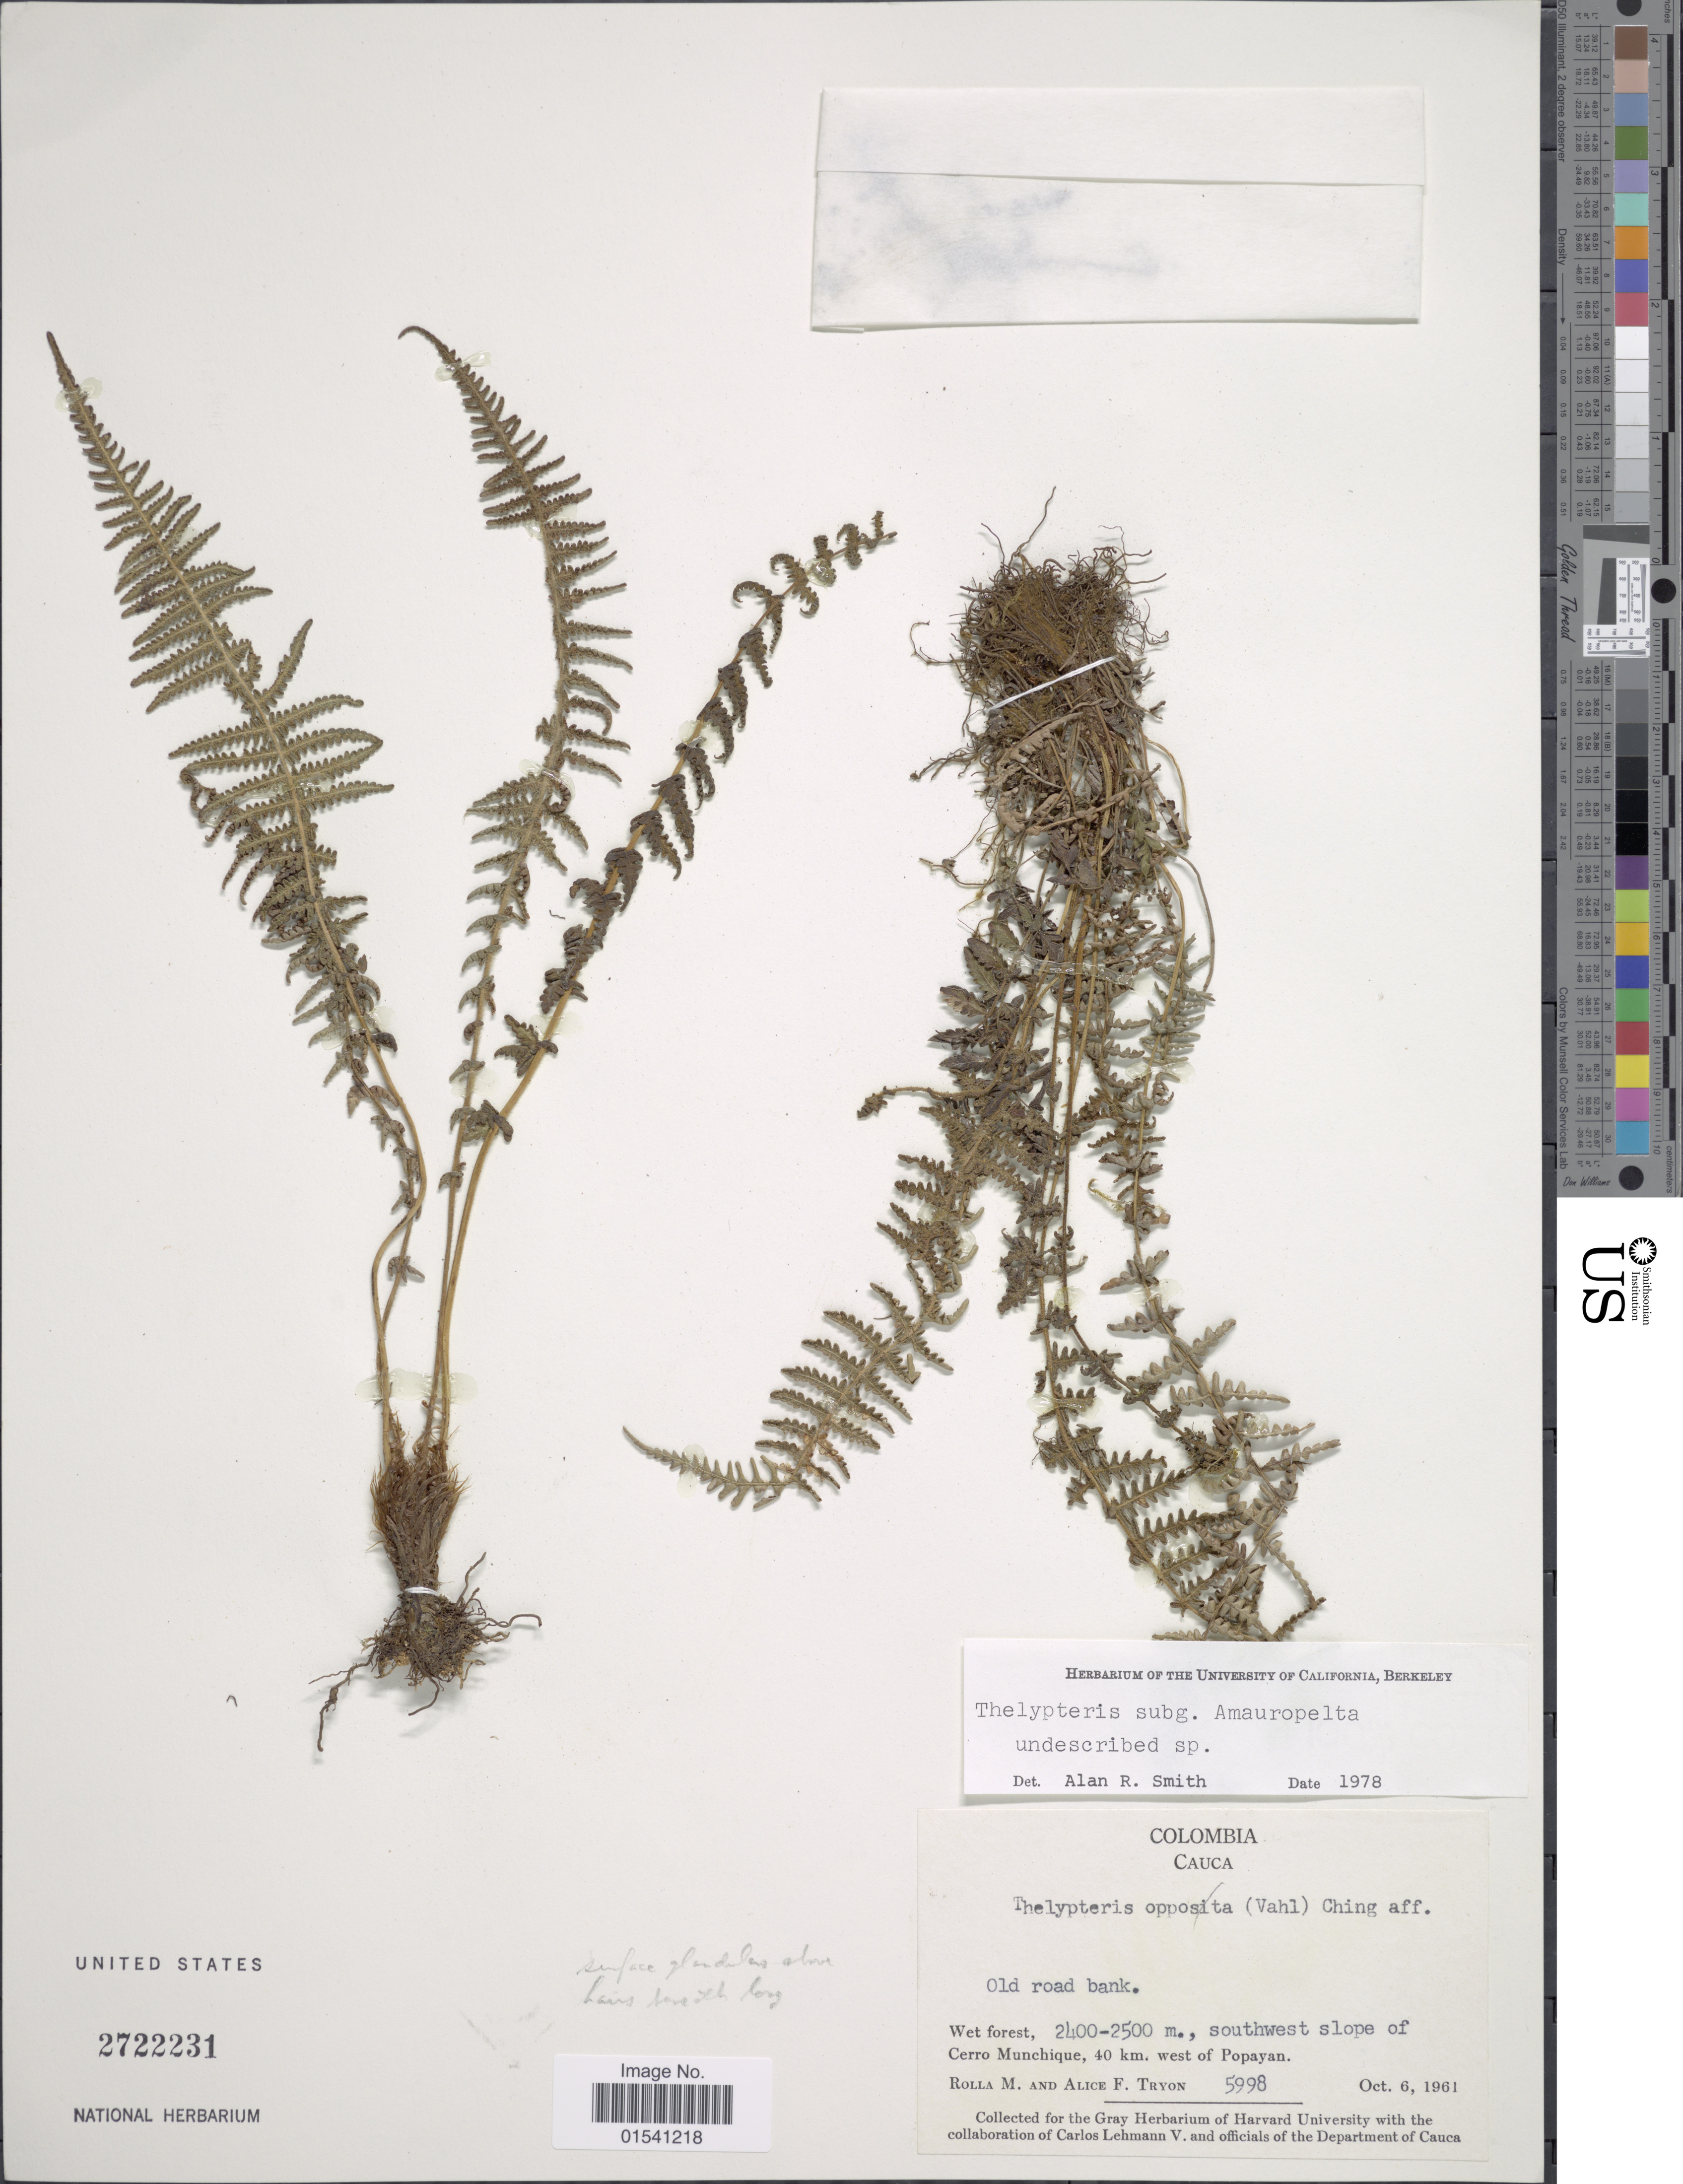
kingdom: Plantae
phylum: Tracheophyta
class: Polypodiopsida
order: Polypodiales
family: Thelypteridaceae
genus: Amauropelta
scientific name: Amauropelta sp.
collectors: R. M. Tryon & A. F. Tryon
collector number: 5998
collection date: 1961-10-06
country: Colombia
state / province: Cauca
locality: Old road bank. southwest slope of Cerro Munchique, 40 km. west of Popayan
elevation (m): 2400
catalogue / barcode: US 2722231